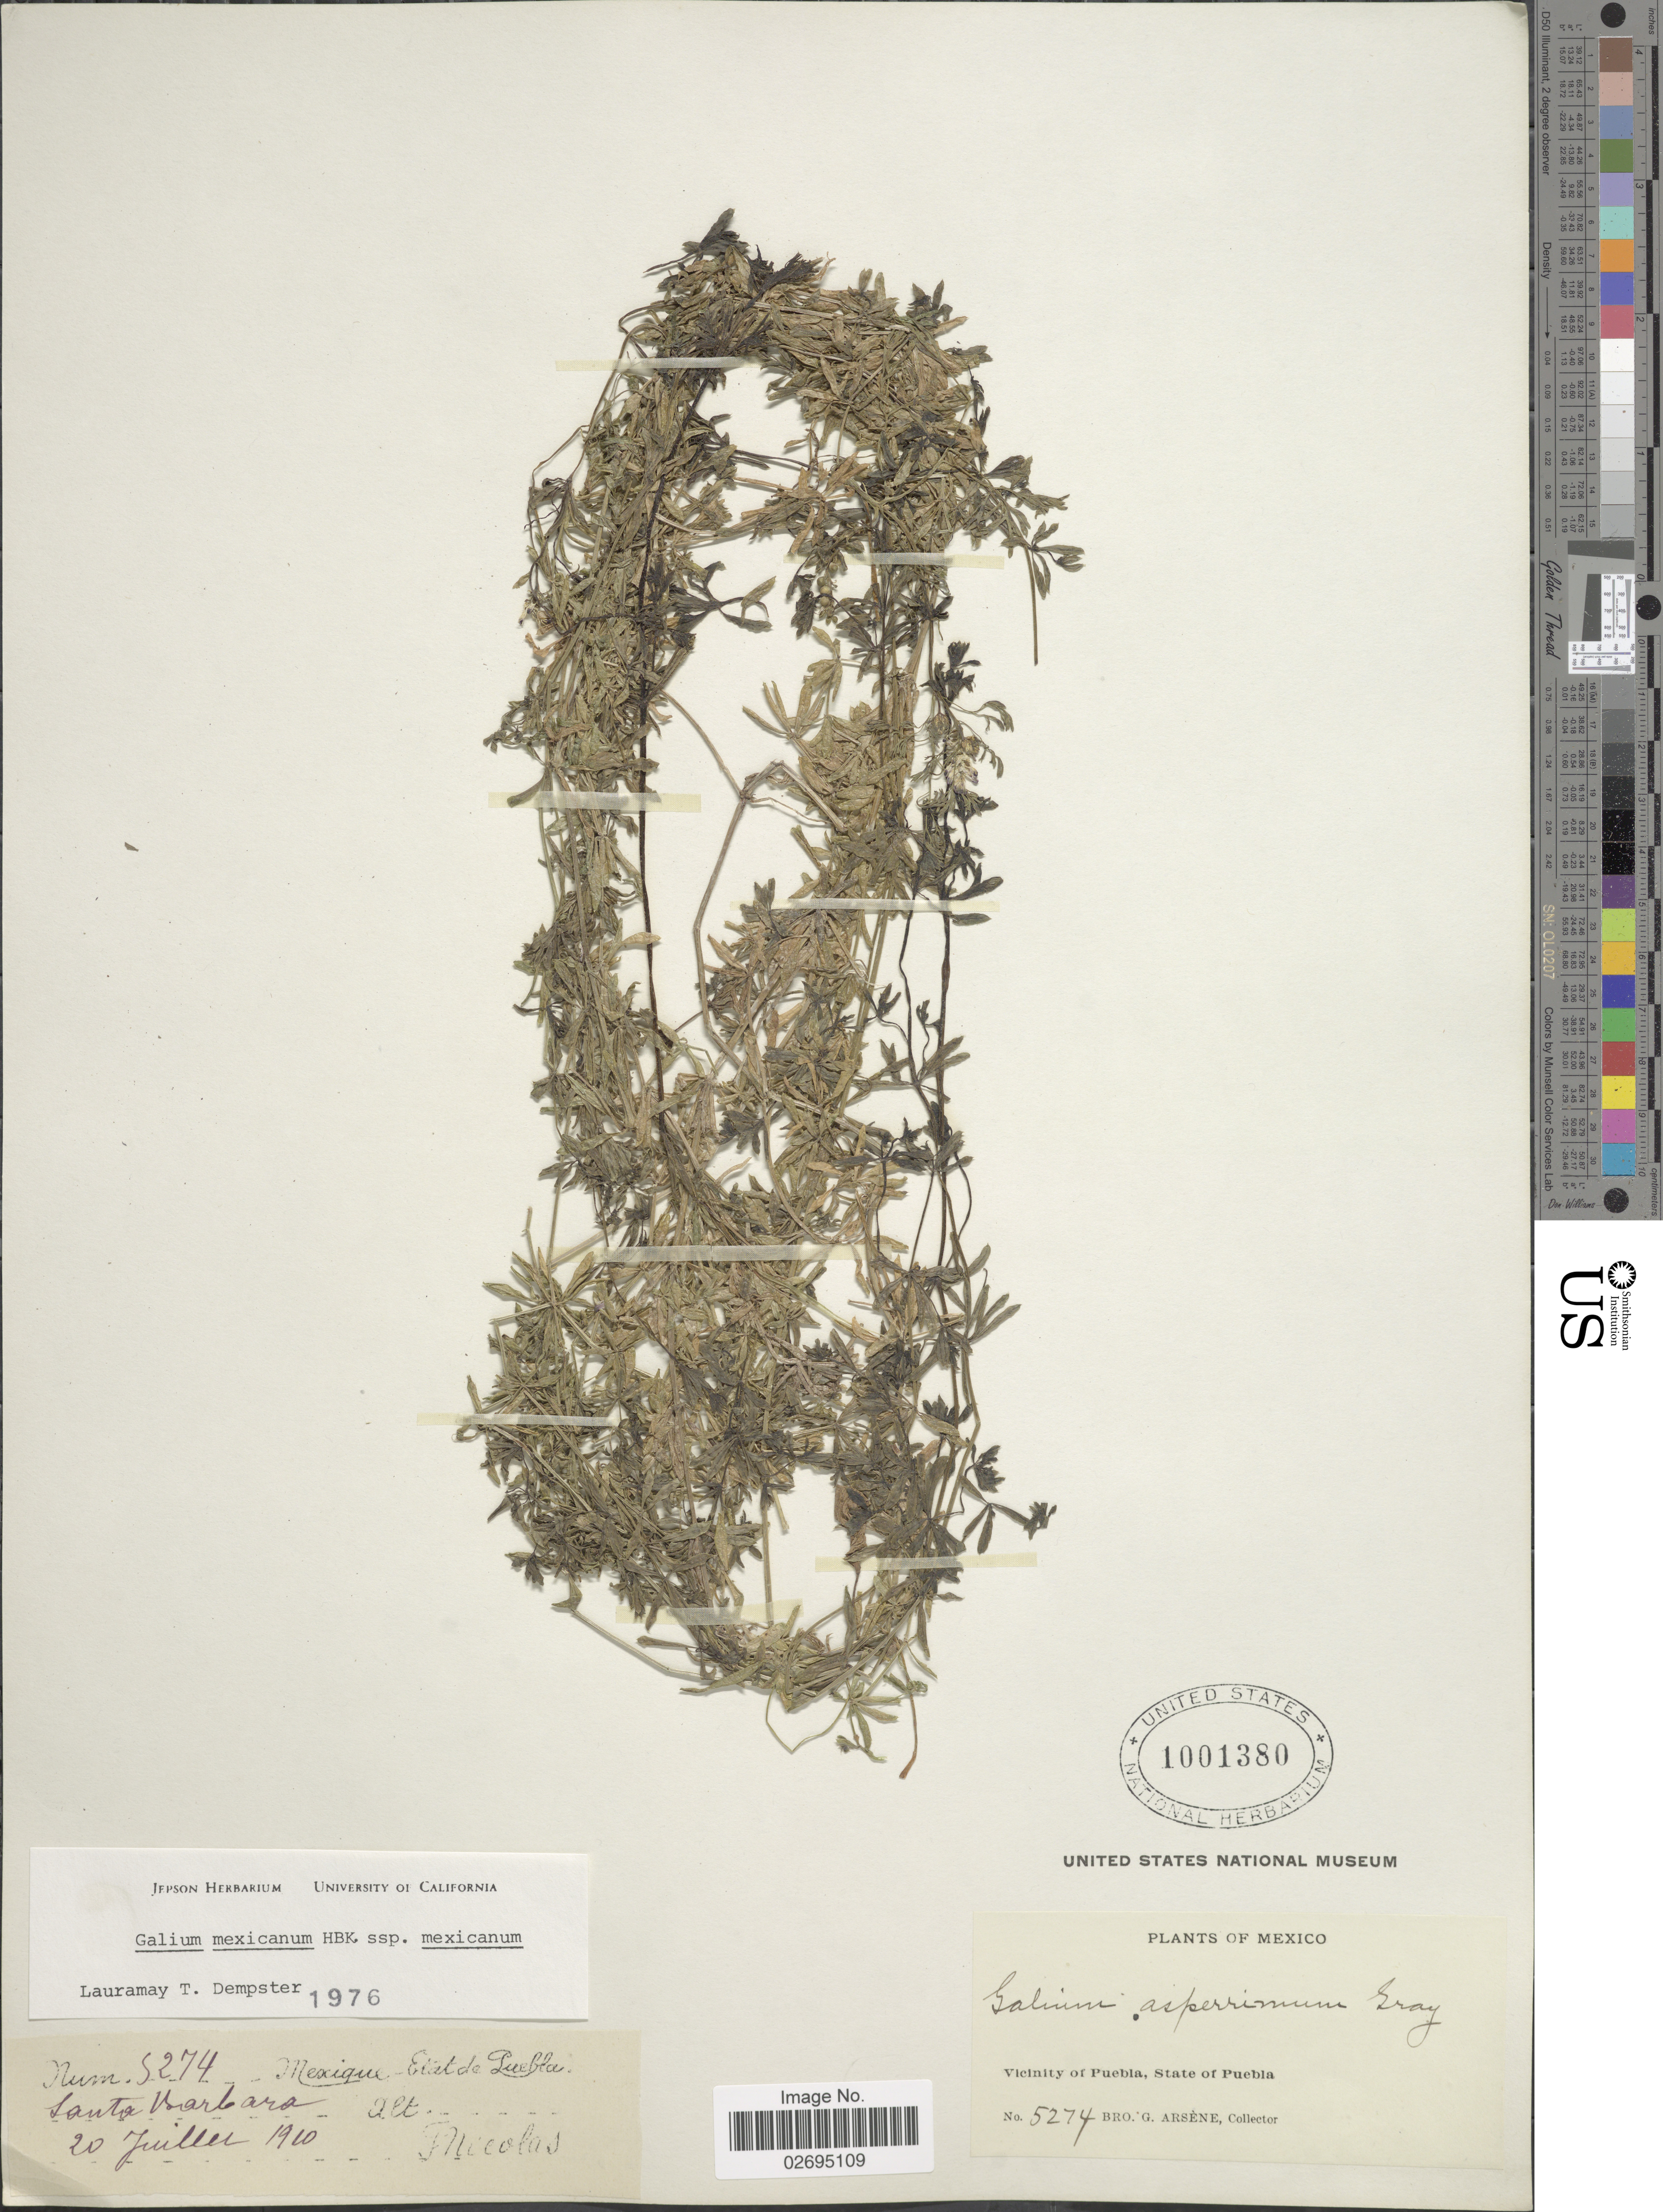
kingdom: Plantae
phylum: Tracheophyta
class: Magnoliopsida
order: Gentianales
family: Rubiaceae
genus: Galium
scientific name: Galium mexicanum subsp. mexicanum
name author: Kunth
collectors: F. Nicolas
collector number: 5274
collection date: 1910-07-20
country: Mexico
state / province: Puebla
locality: Vicinity of Puebla. Santa Barbara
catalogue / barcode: US 1001380